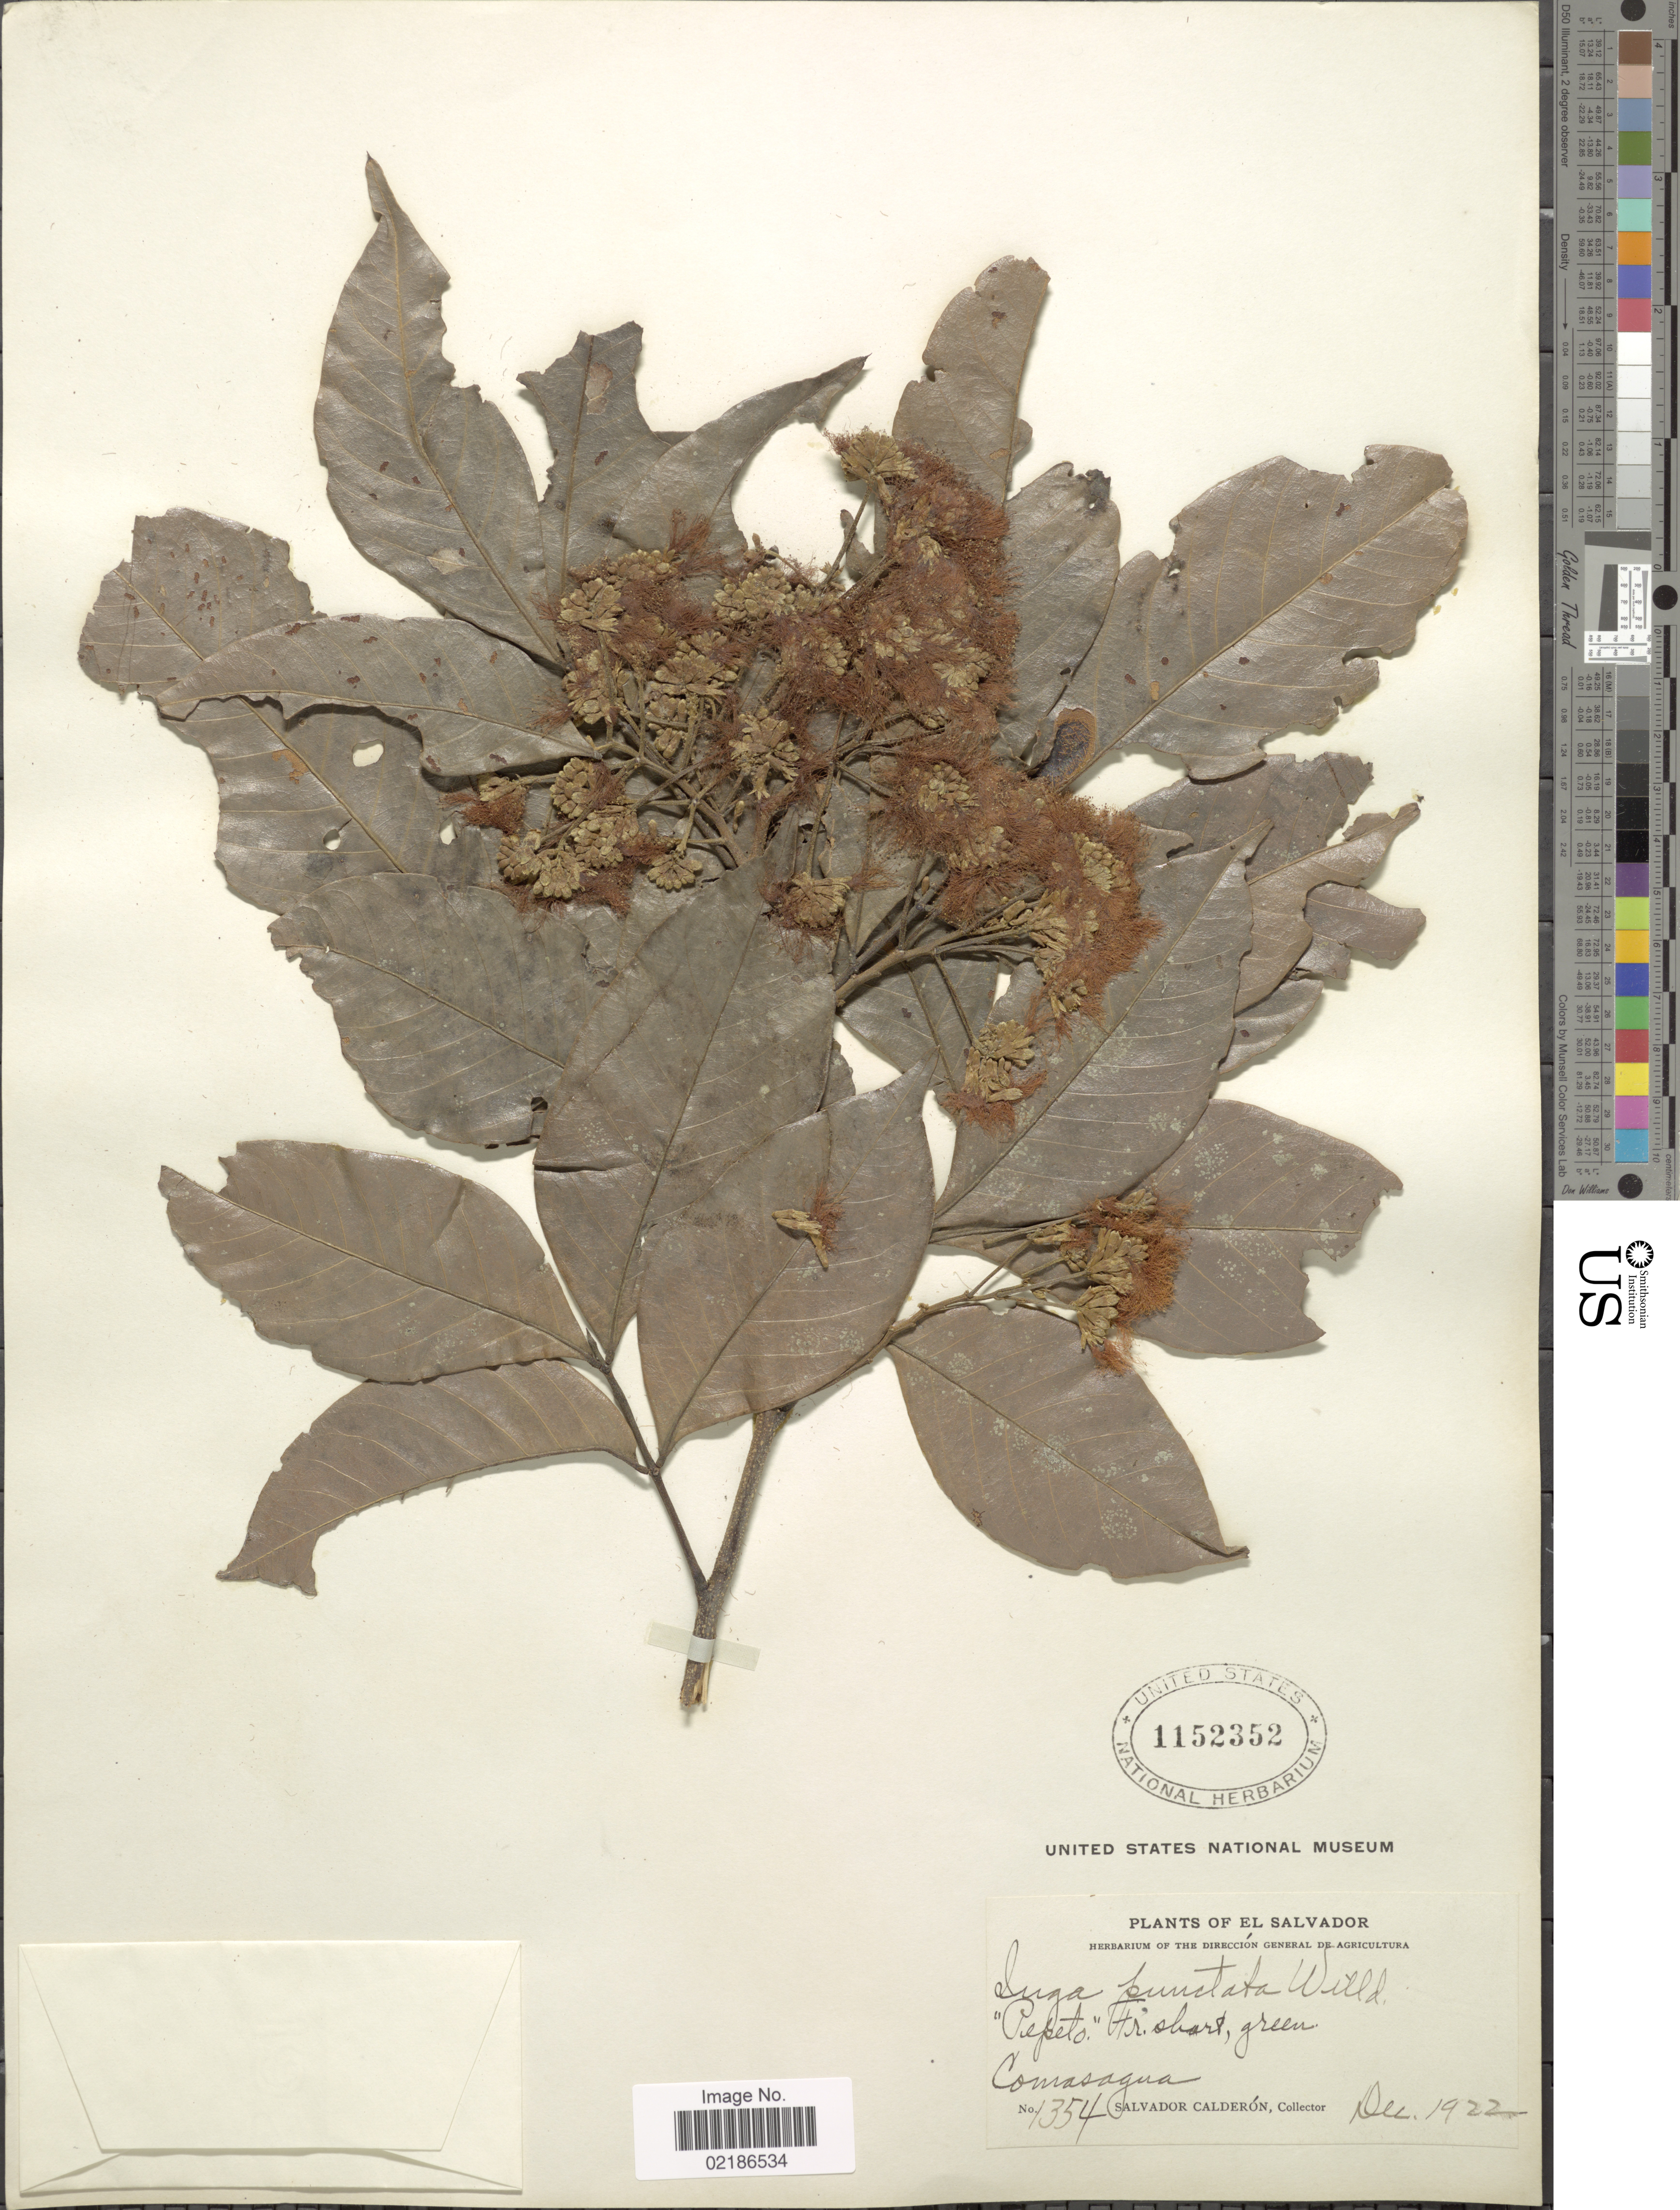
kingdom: Plantae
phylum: Tracheophyta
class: Magnoliopsida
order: Fabales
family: Fabaceae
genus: Inga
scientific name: Inga punctata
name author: Willd.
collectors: S. Calderón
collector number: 1354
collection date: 1922-12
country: El Salvador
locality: Comasagua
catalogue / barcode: US 1152352